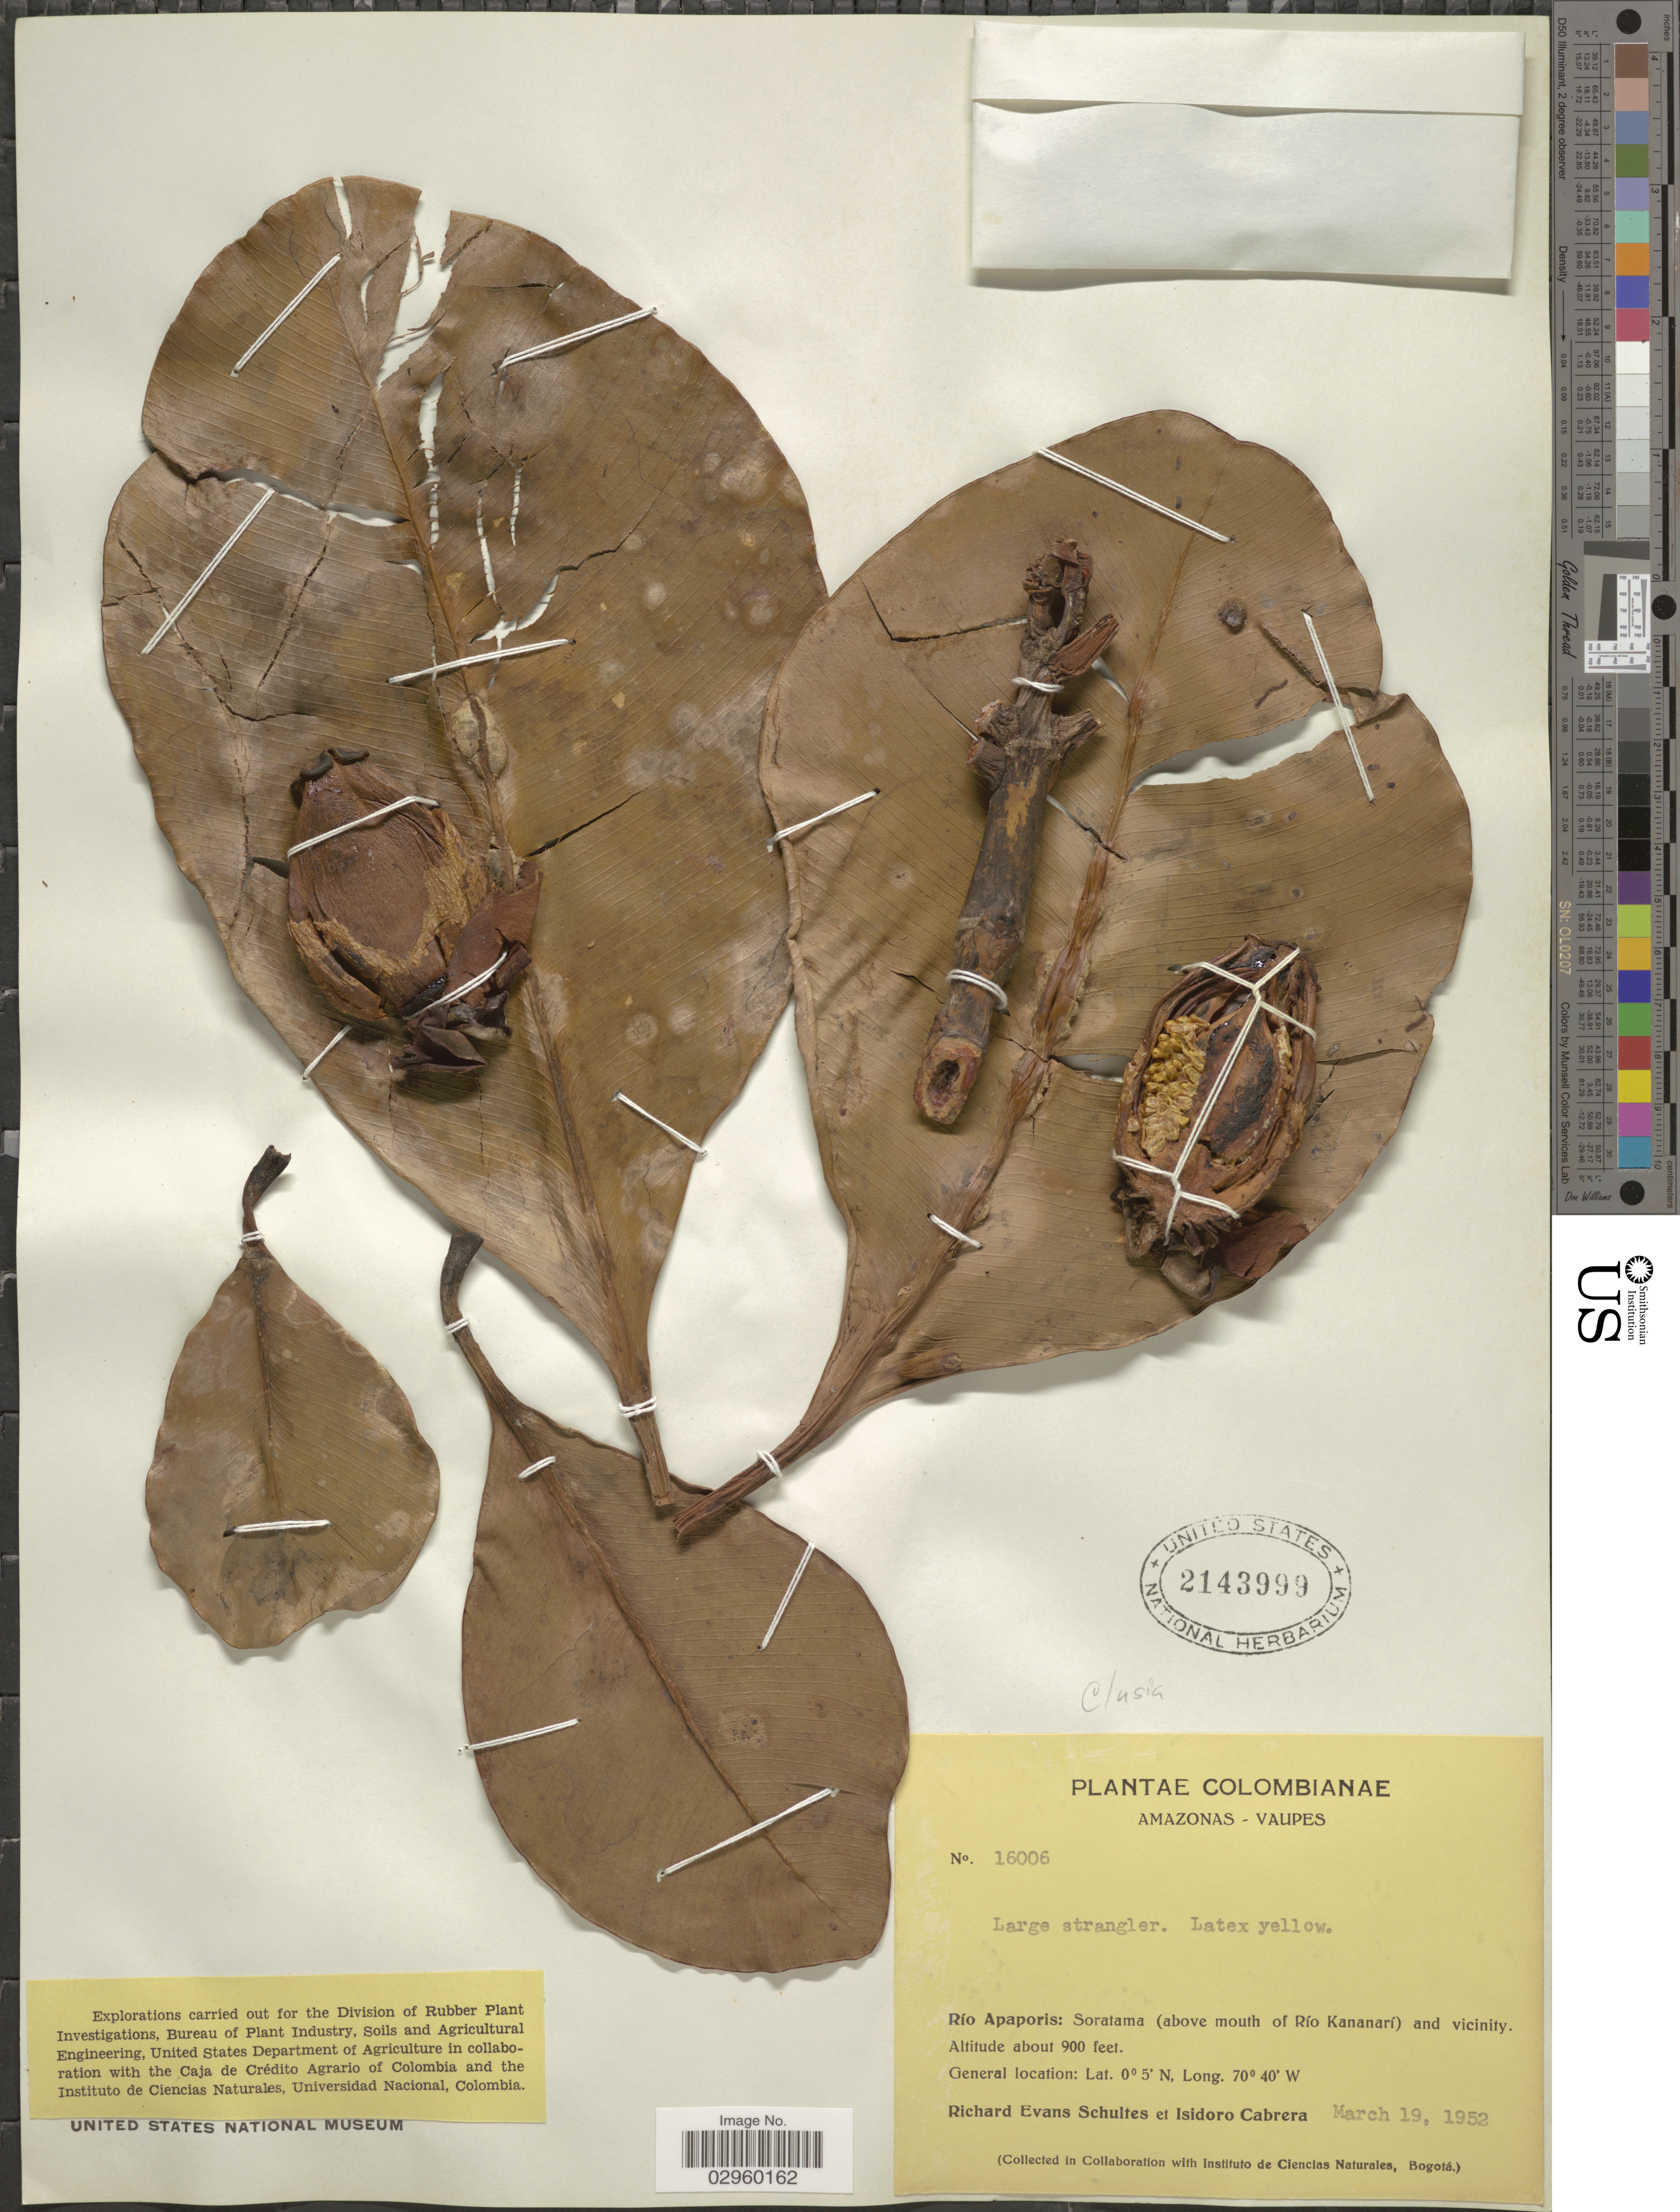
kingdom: Plantae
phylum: Tracheophyta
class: Magnoliopsida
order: Malpighiales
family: Clusiaceae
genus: Clusia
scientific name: Clusia sp.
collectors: R. E. Schultes & I. Cabrera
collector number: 16006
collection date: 1952-03-19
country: Colombia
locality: Amazonas - Vaupes, Río Apaporis: Soratama (above mouth of Río Kananarí) and vicinity.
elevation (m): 274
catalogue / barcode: US 2143999